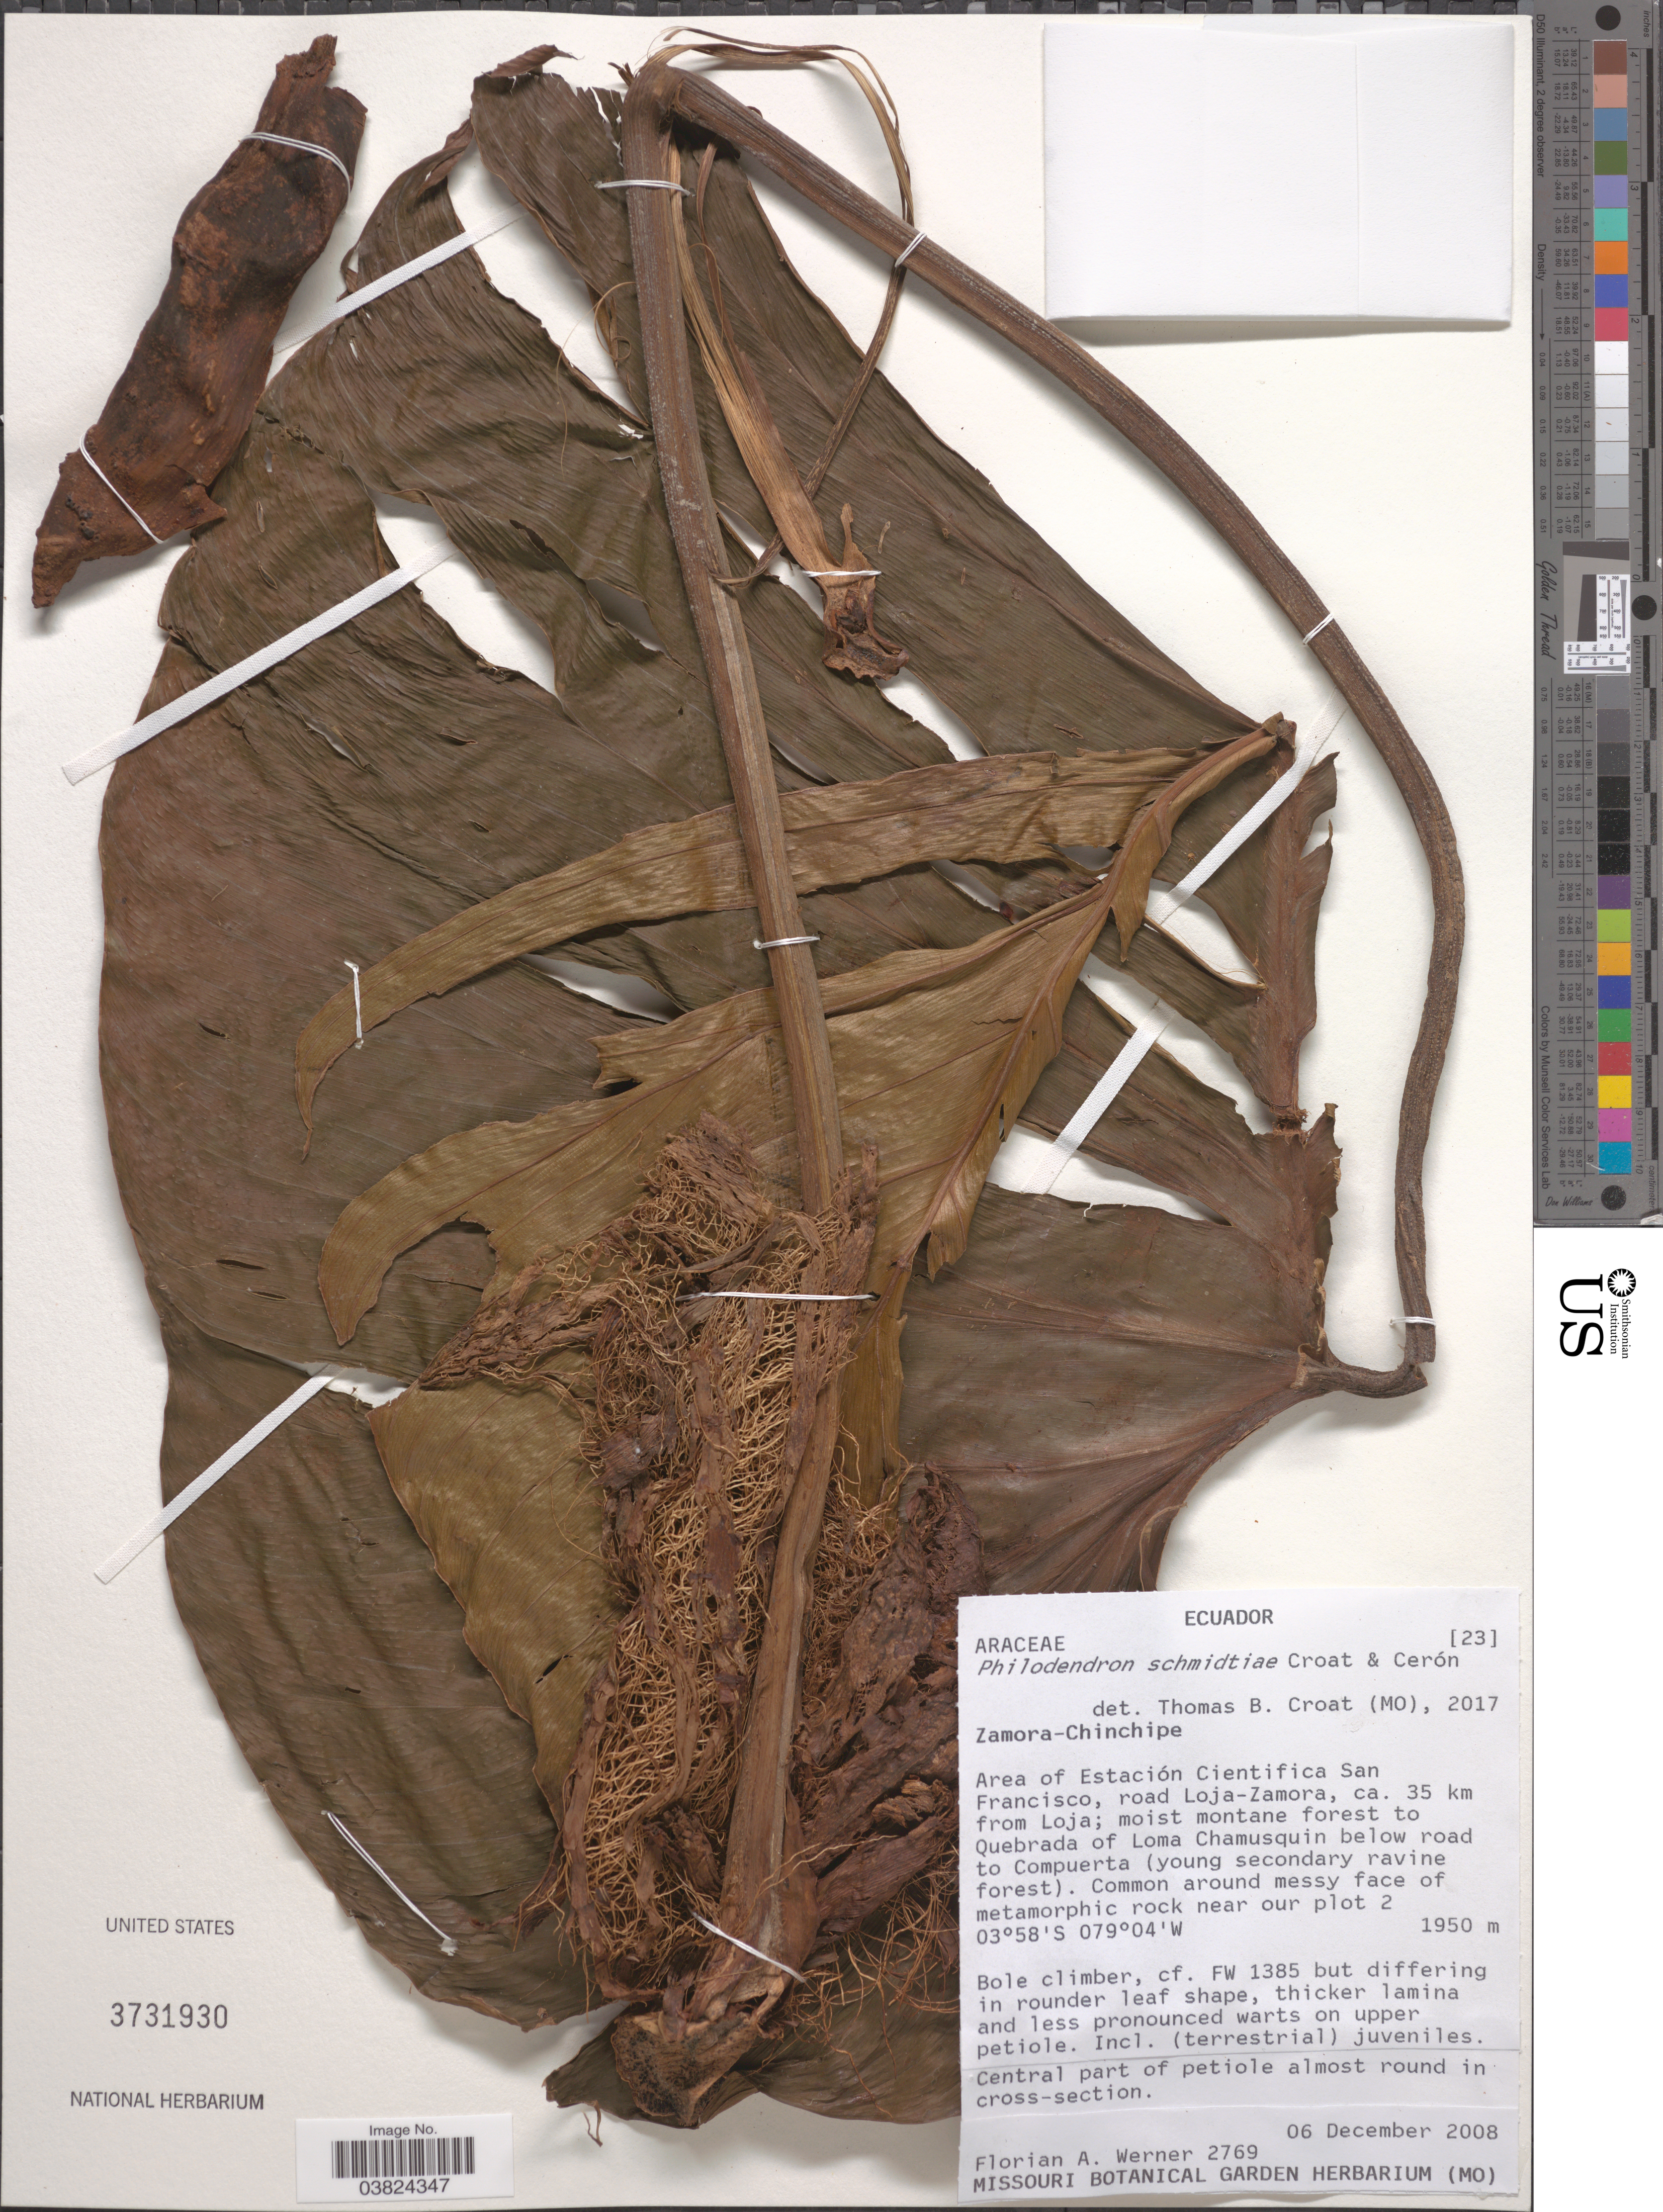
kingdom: Plantae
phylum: Tracheophyta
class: Liliopsida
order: Alismatales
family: Araceae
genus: Philodendron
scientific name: Philodendron schmidtiae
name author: Croat & Cerón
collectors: F. Werner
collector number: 2769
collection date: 2008-12-06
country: Ecuador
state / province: Zamora-Chinchipe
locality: Area of Estación Cientifica San Francisco, road Loja-Zamora, ca. 35 km from Loja; moist montane forest to Quebrada of Loma Chamusquin below road to Compuerta. Near our plot 2.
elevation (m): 1950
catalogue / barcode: US 3731930